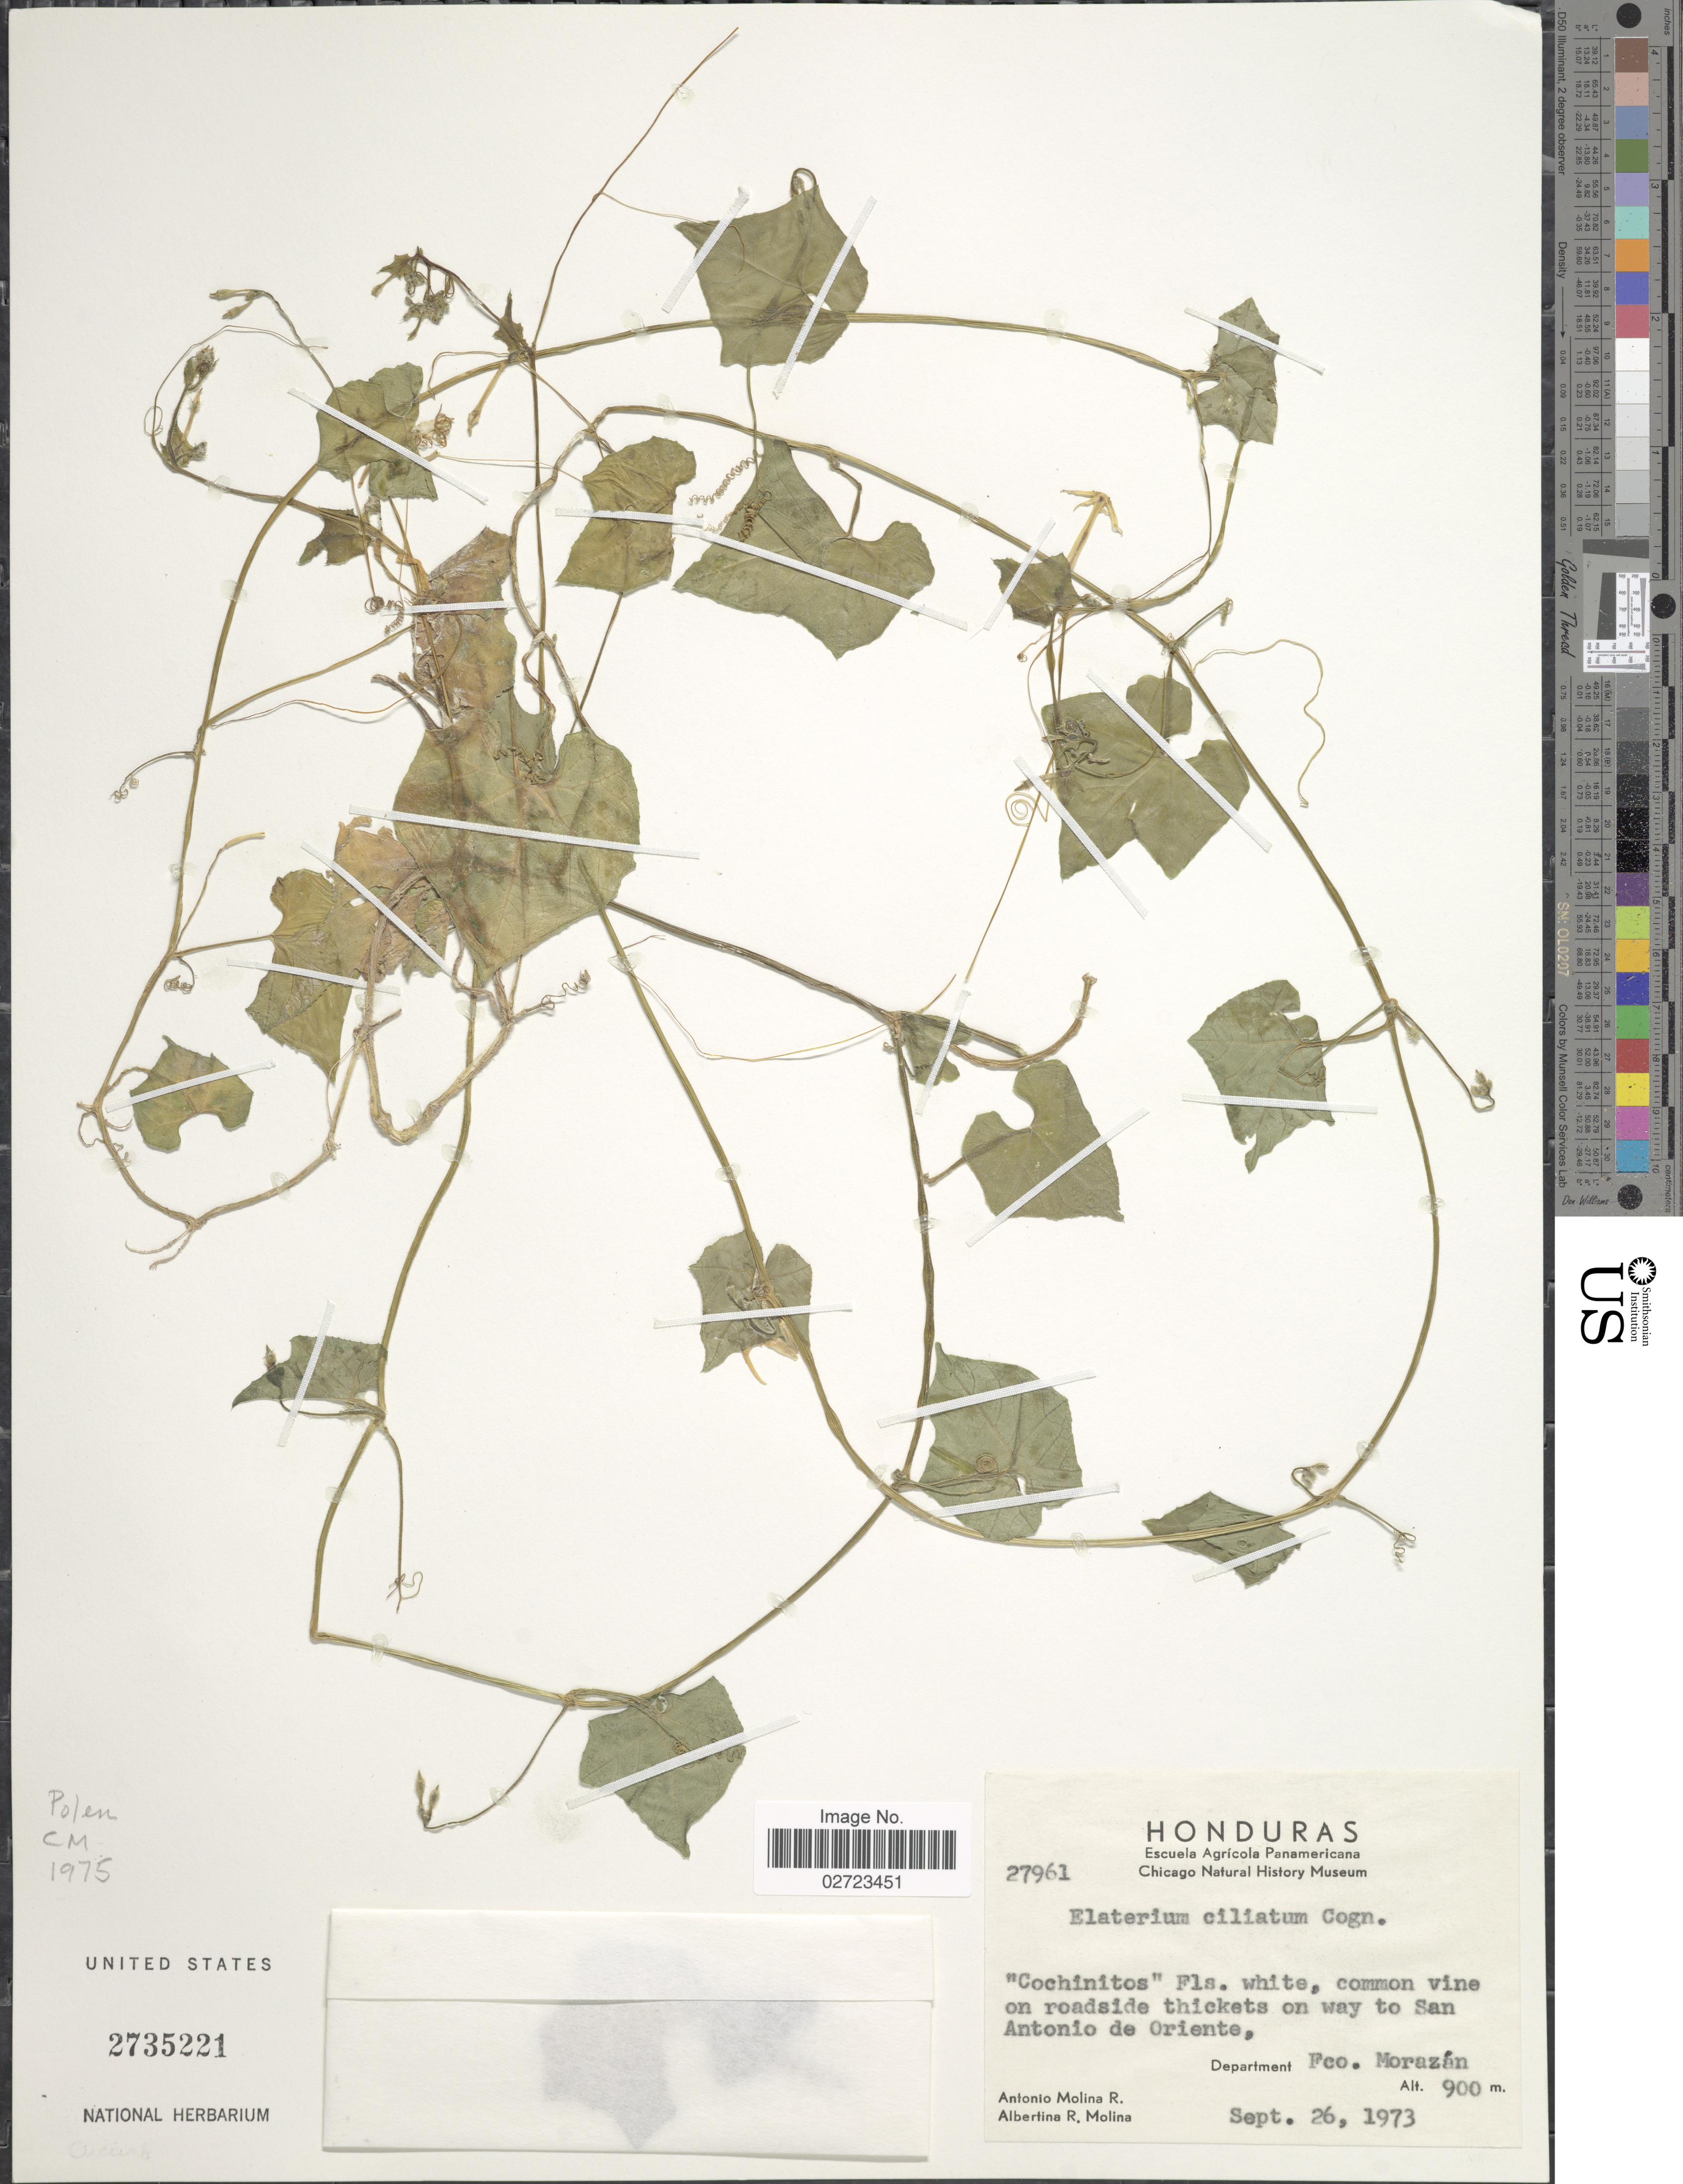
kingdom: Plantae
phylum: Tracheophyta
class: Magnoliopsida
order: Cucurbitales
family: Cucurbitaceae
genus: Cyclanthera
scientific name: Cyclanthera carthagenensis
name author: (Jacq.) H. Schaef. & S.S. Renner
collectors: A. Molina R. & A. R. Molina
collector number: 27961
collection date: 1973-09-26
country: Honduras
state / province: Fco. Morazán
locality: Common vine on roadside thickets on way to San Antonio de Oriente.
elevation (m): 900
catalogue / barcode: US 2735221